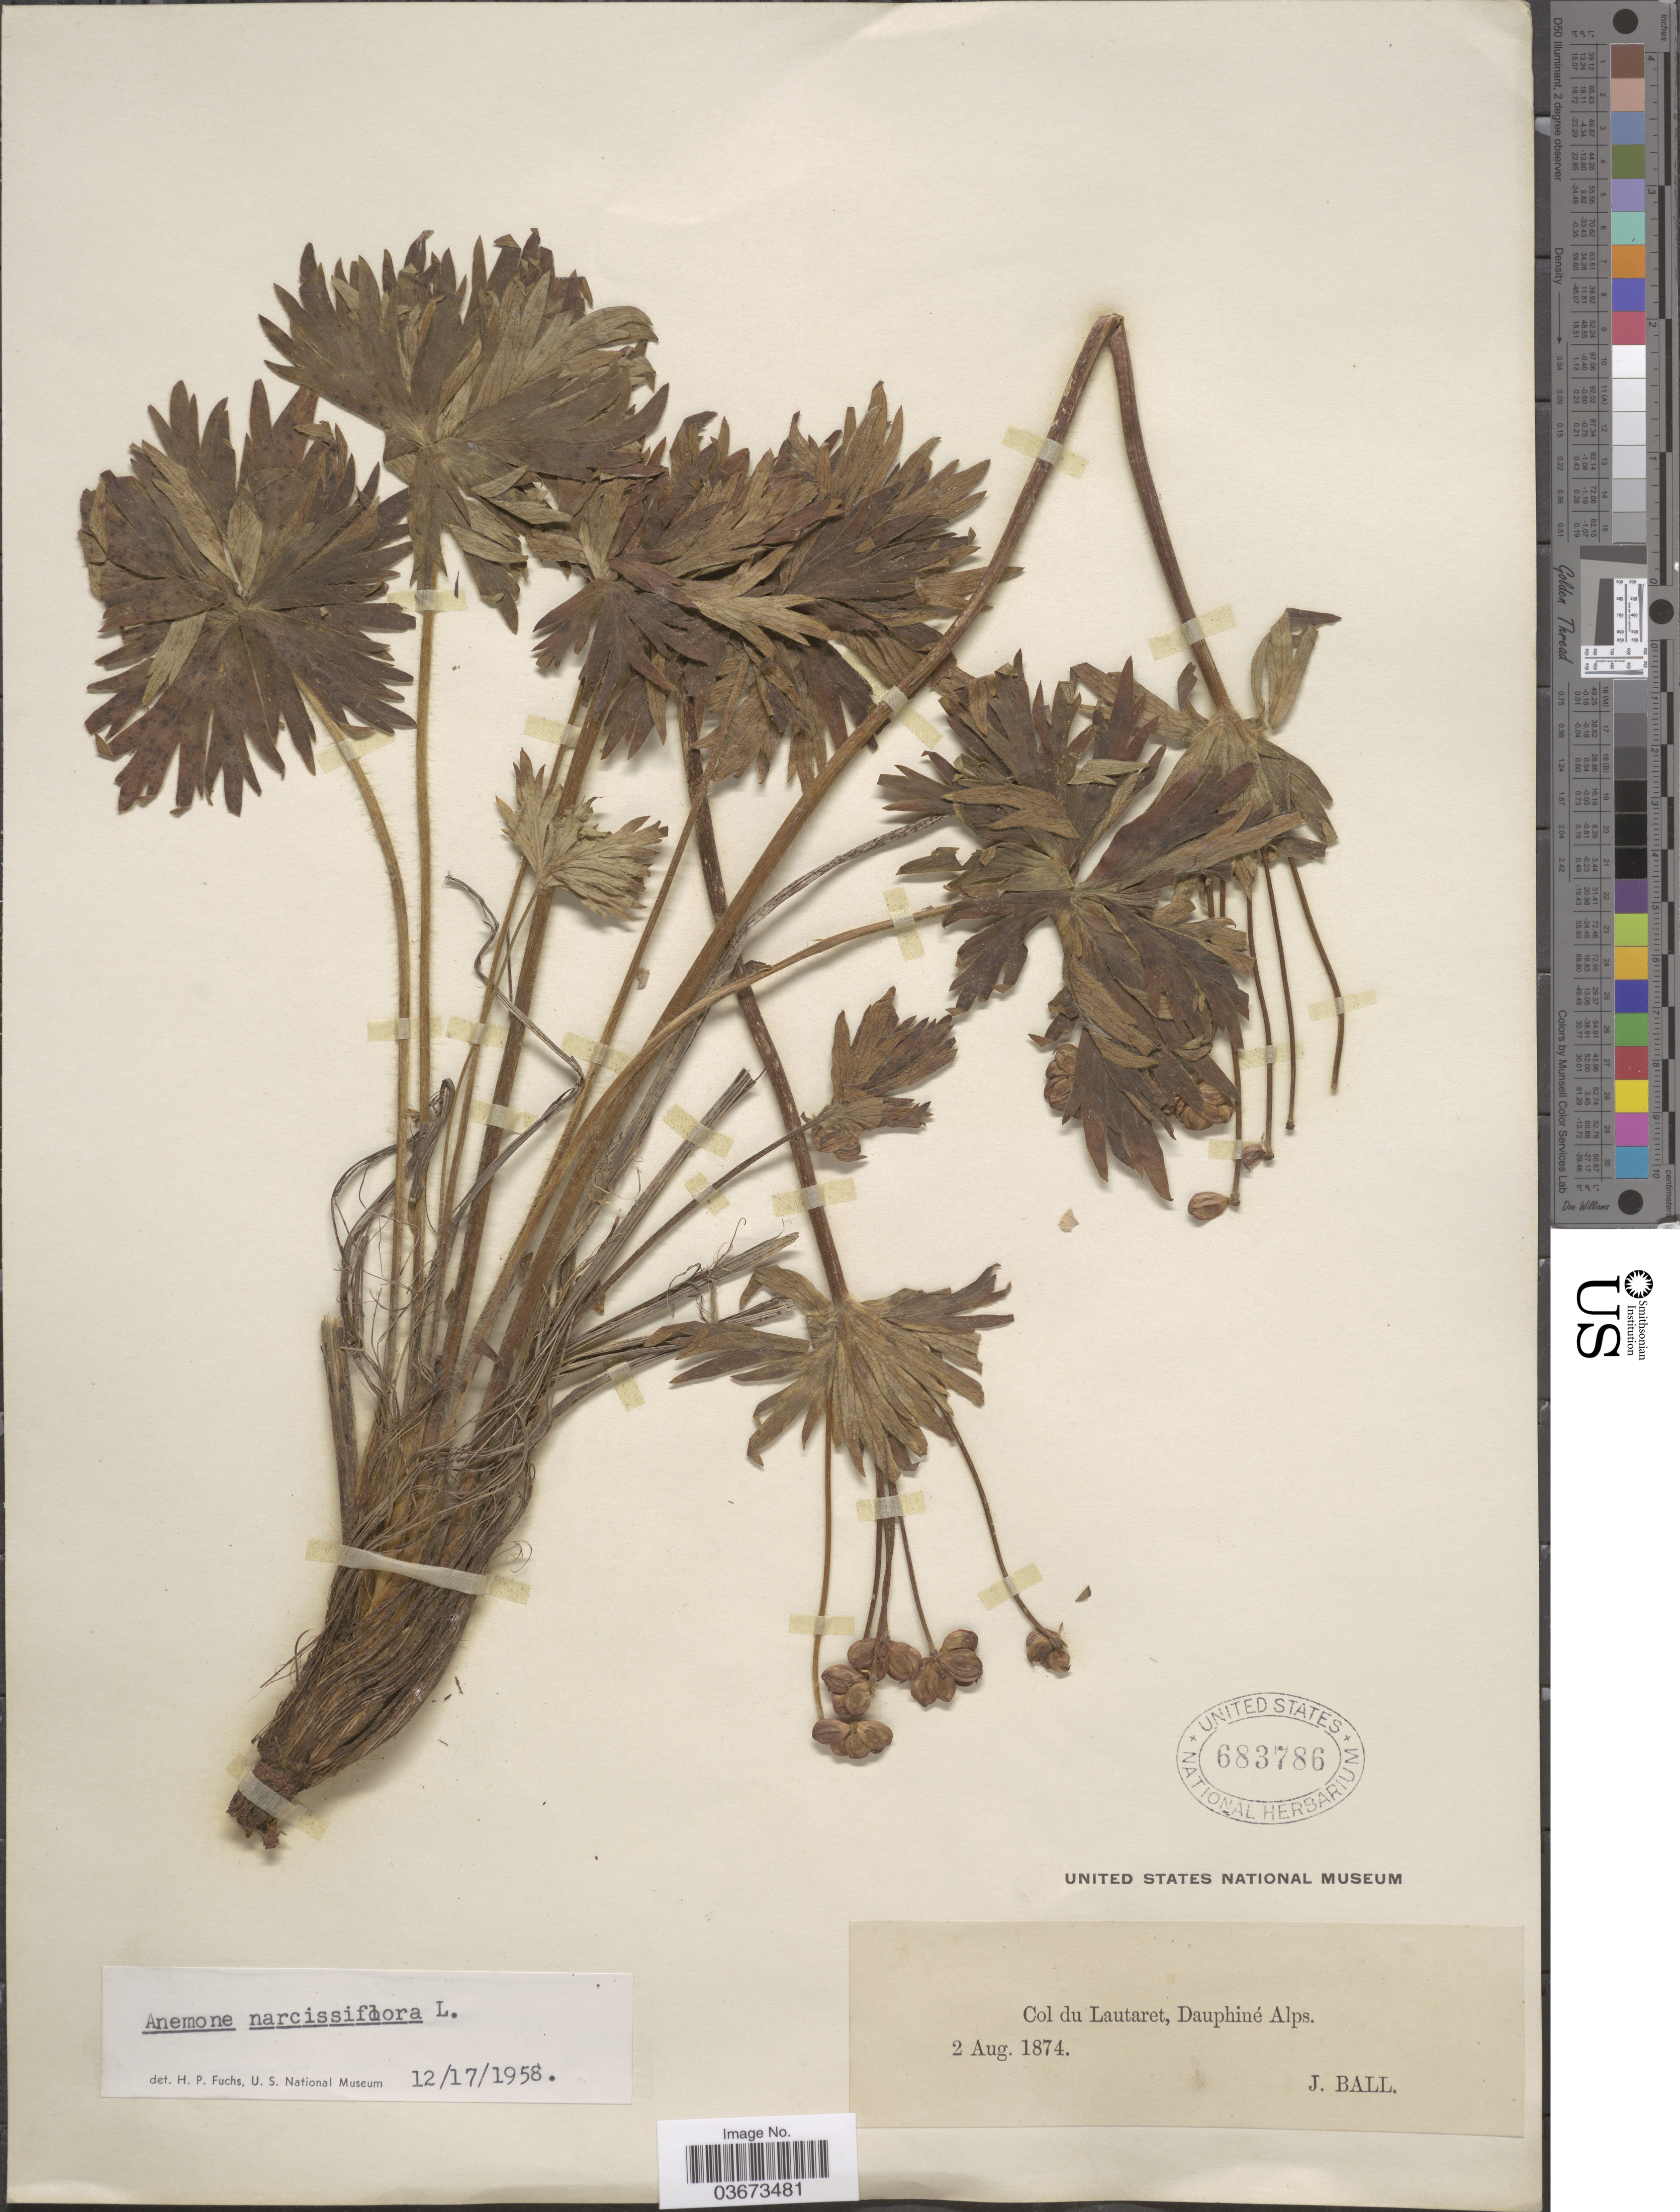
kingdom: Plantae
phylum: Tracheophyta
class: Magnoliopsida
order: Ranunculales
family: Ranunculaceae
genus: Anemone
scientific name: Anemone narcissiflora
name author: L.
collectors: J. Ball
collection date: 1874-08-02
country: France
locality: Col du Lautaret, Dauphiné Alps.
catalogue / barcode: US 683786